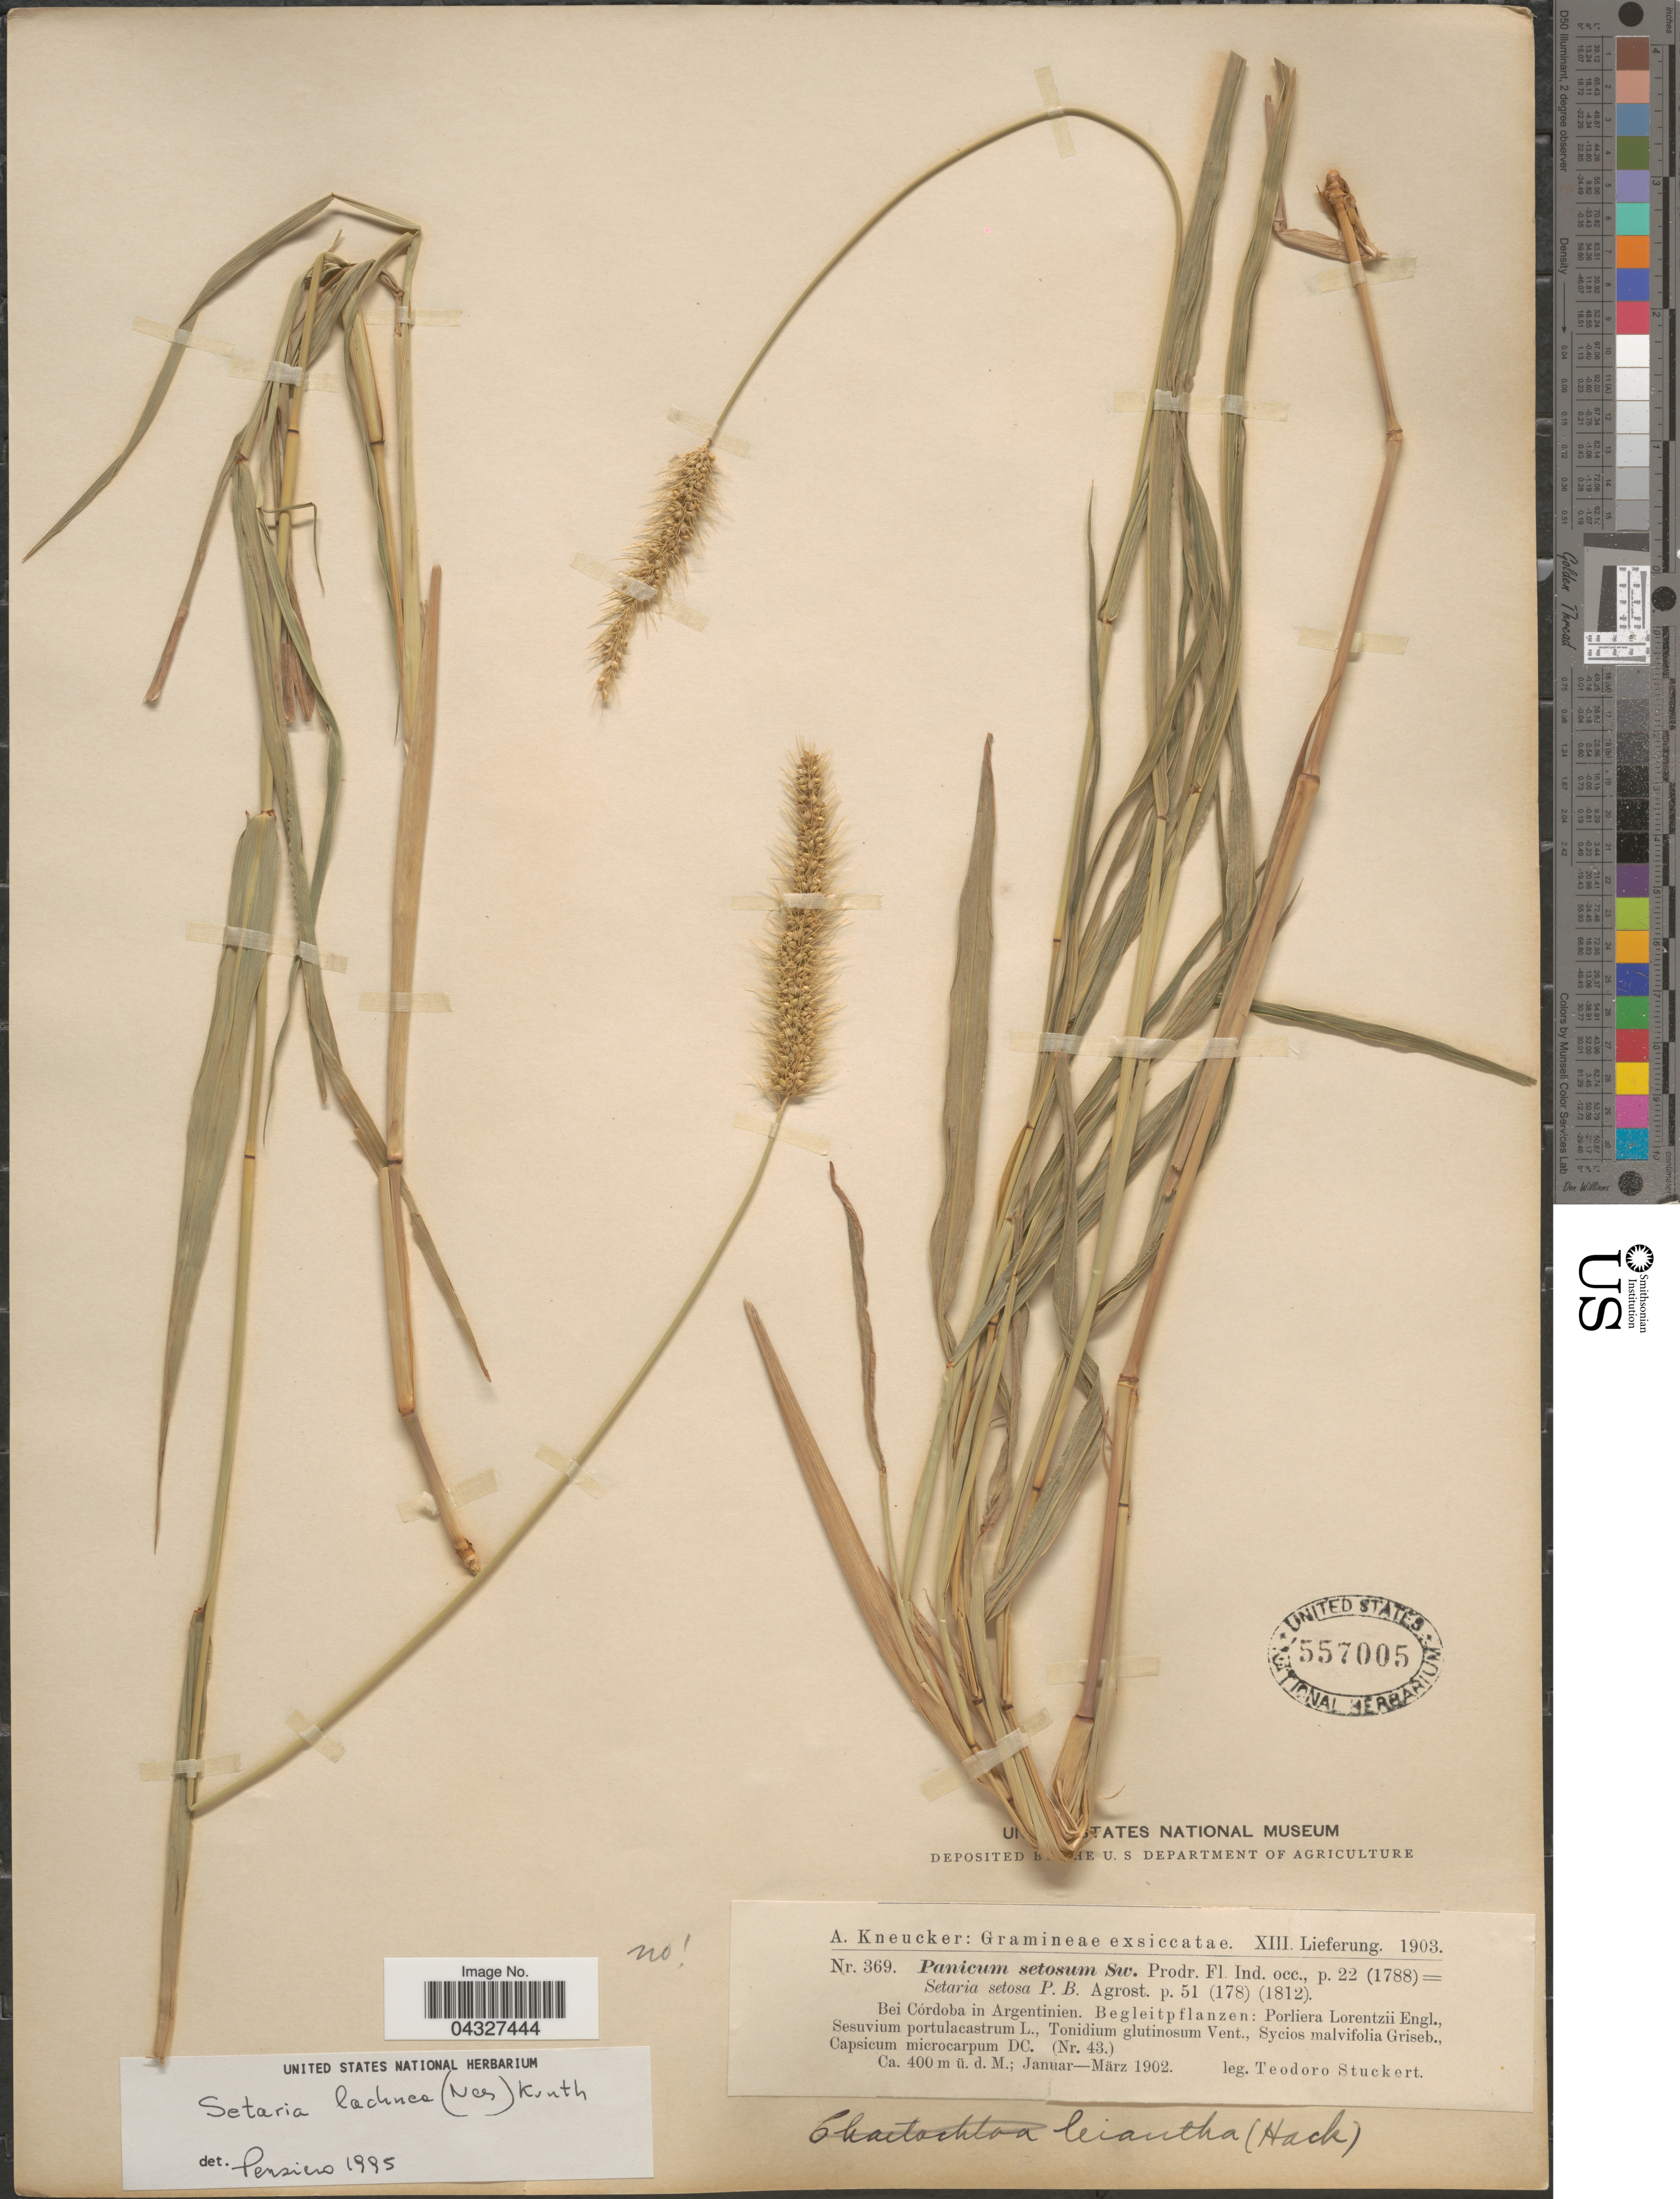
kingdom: Plantae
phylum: Tracheophyta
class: Liliopsida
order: Poales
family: Poaceae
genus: Setaria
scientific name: Setaria lachnea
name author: (Nees) Kunth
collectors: T. Stuckert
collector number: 369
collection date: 1902-01/1902-03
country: Argentina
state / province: Cordoba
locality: Bei Córdoba in Argentinien.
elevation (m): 400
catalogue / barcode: US 557005